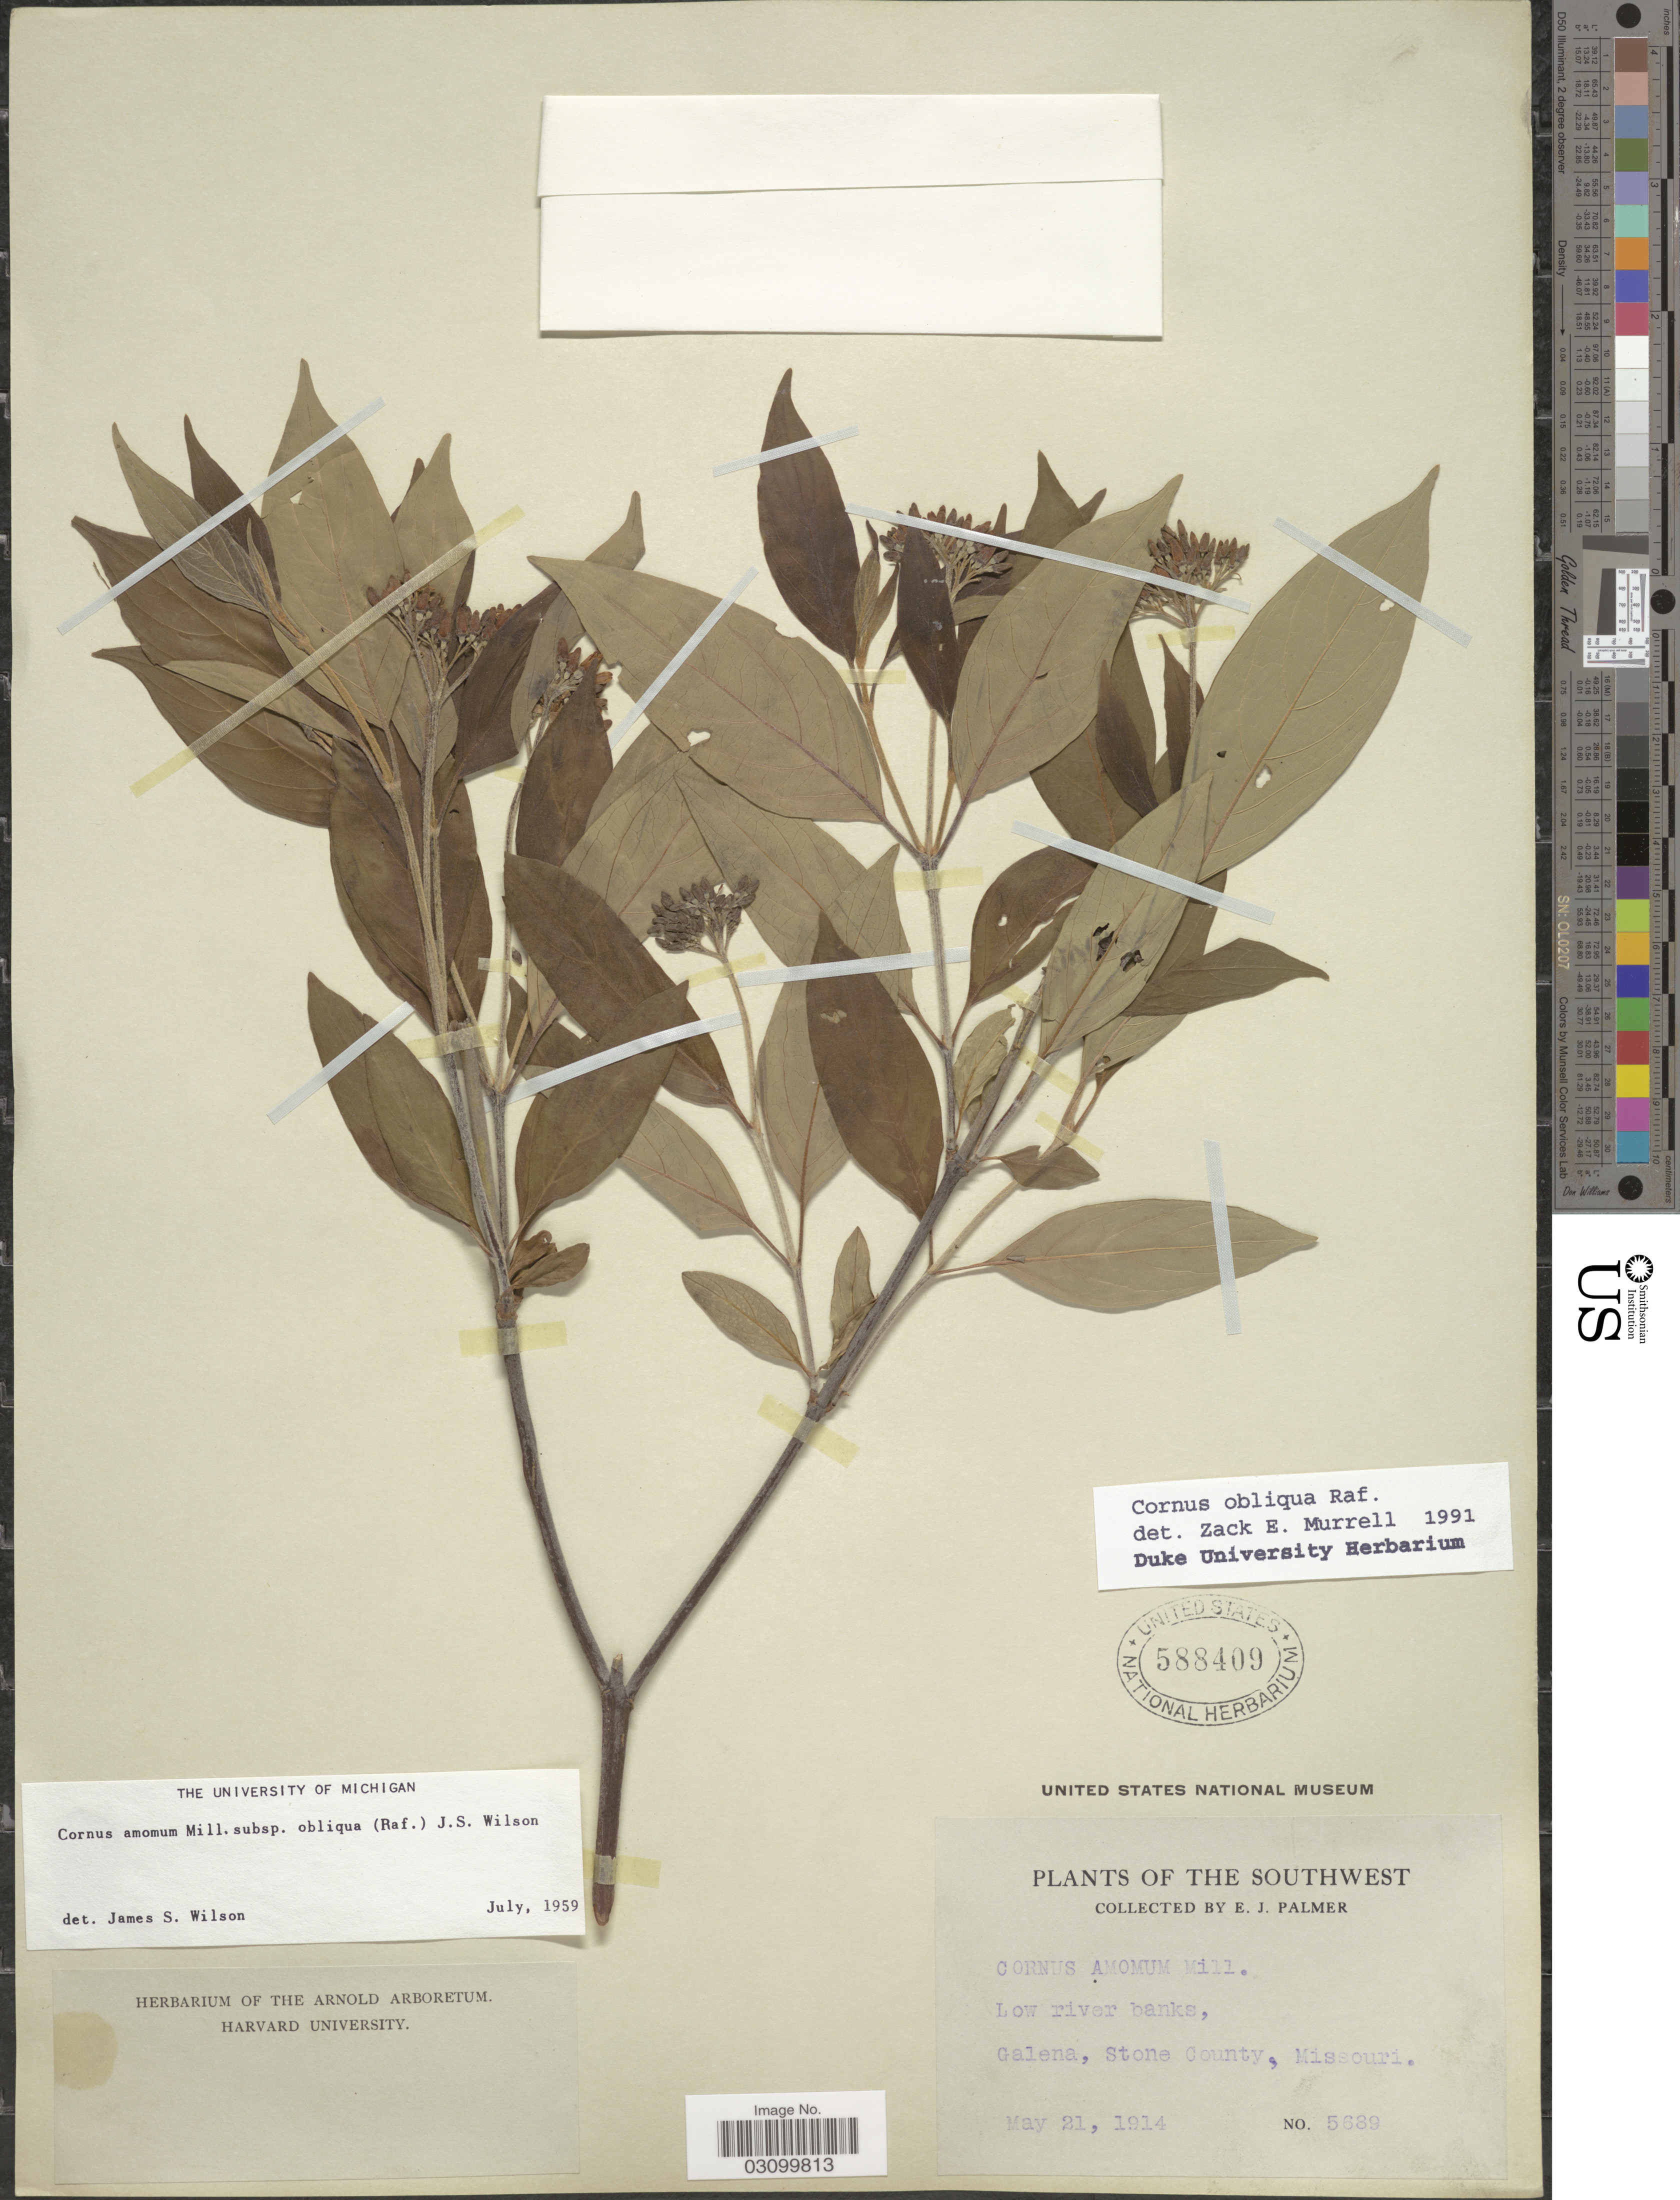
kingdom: Plantae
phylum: Tracheophyta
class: Magnoliopsida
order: Cornales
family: Cornaceae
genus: Cornus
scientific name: Cornus obliqua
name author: Raf.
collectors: E. J. Palmer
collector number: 5689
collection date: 1914-05-21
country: United States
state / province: Missouri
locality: The Southwest. Low river banks. Galena, Stone County.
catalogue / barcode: US 588409